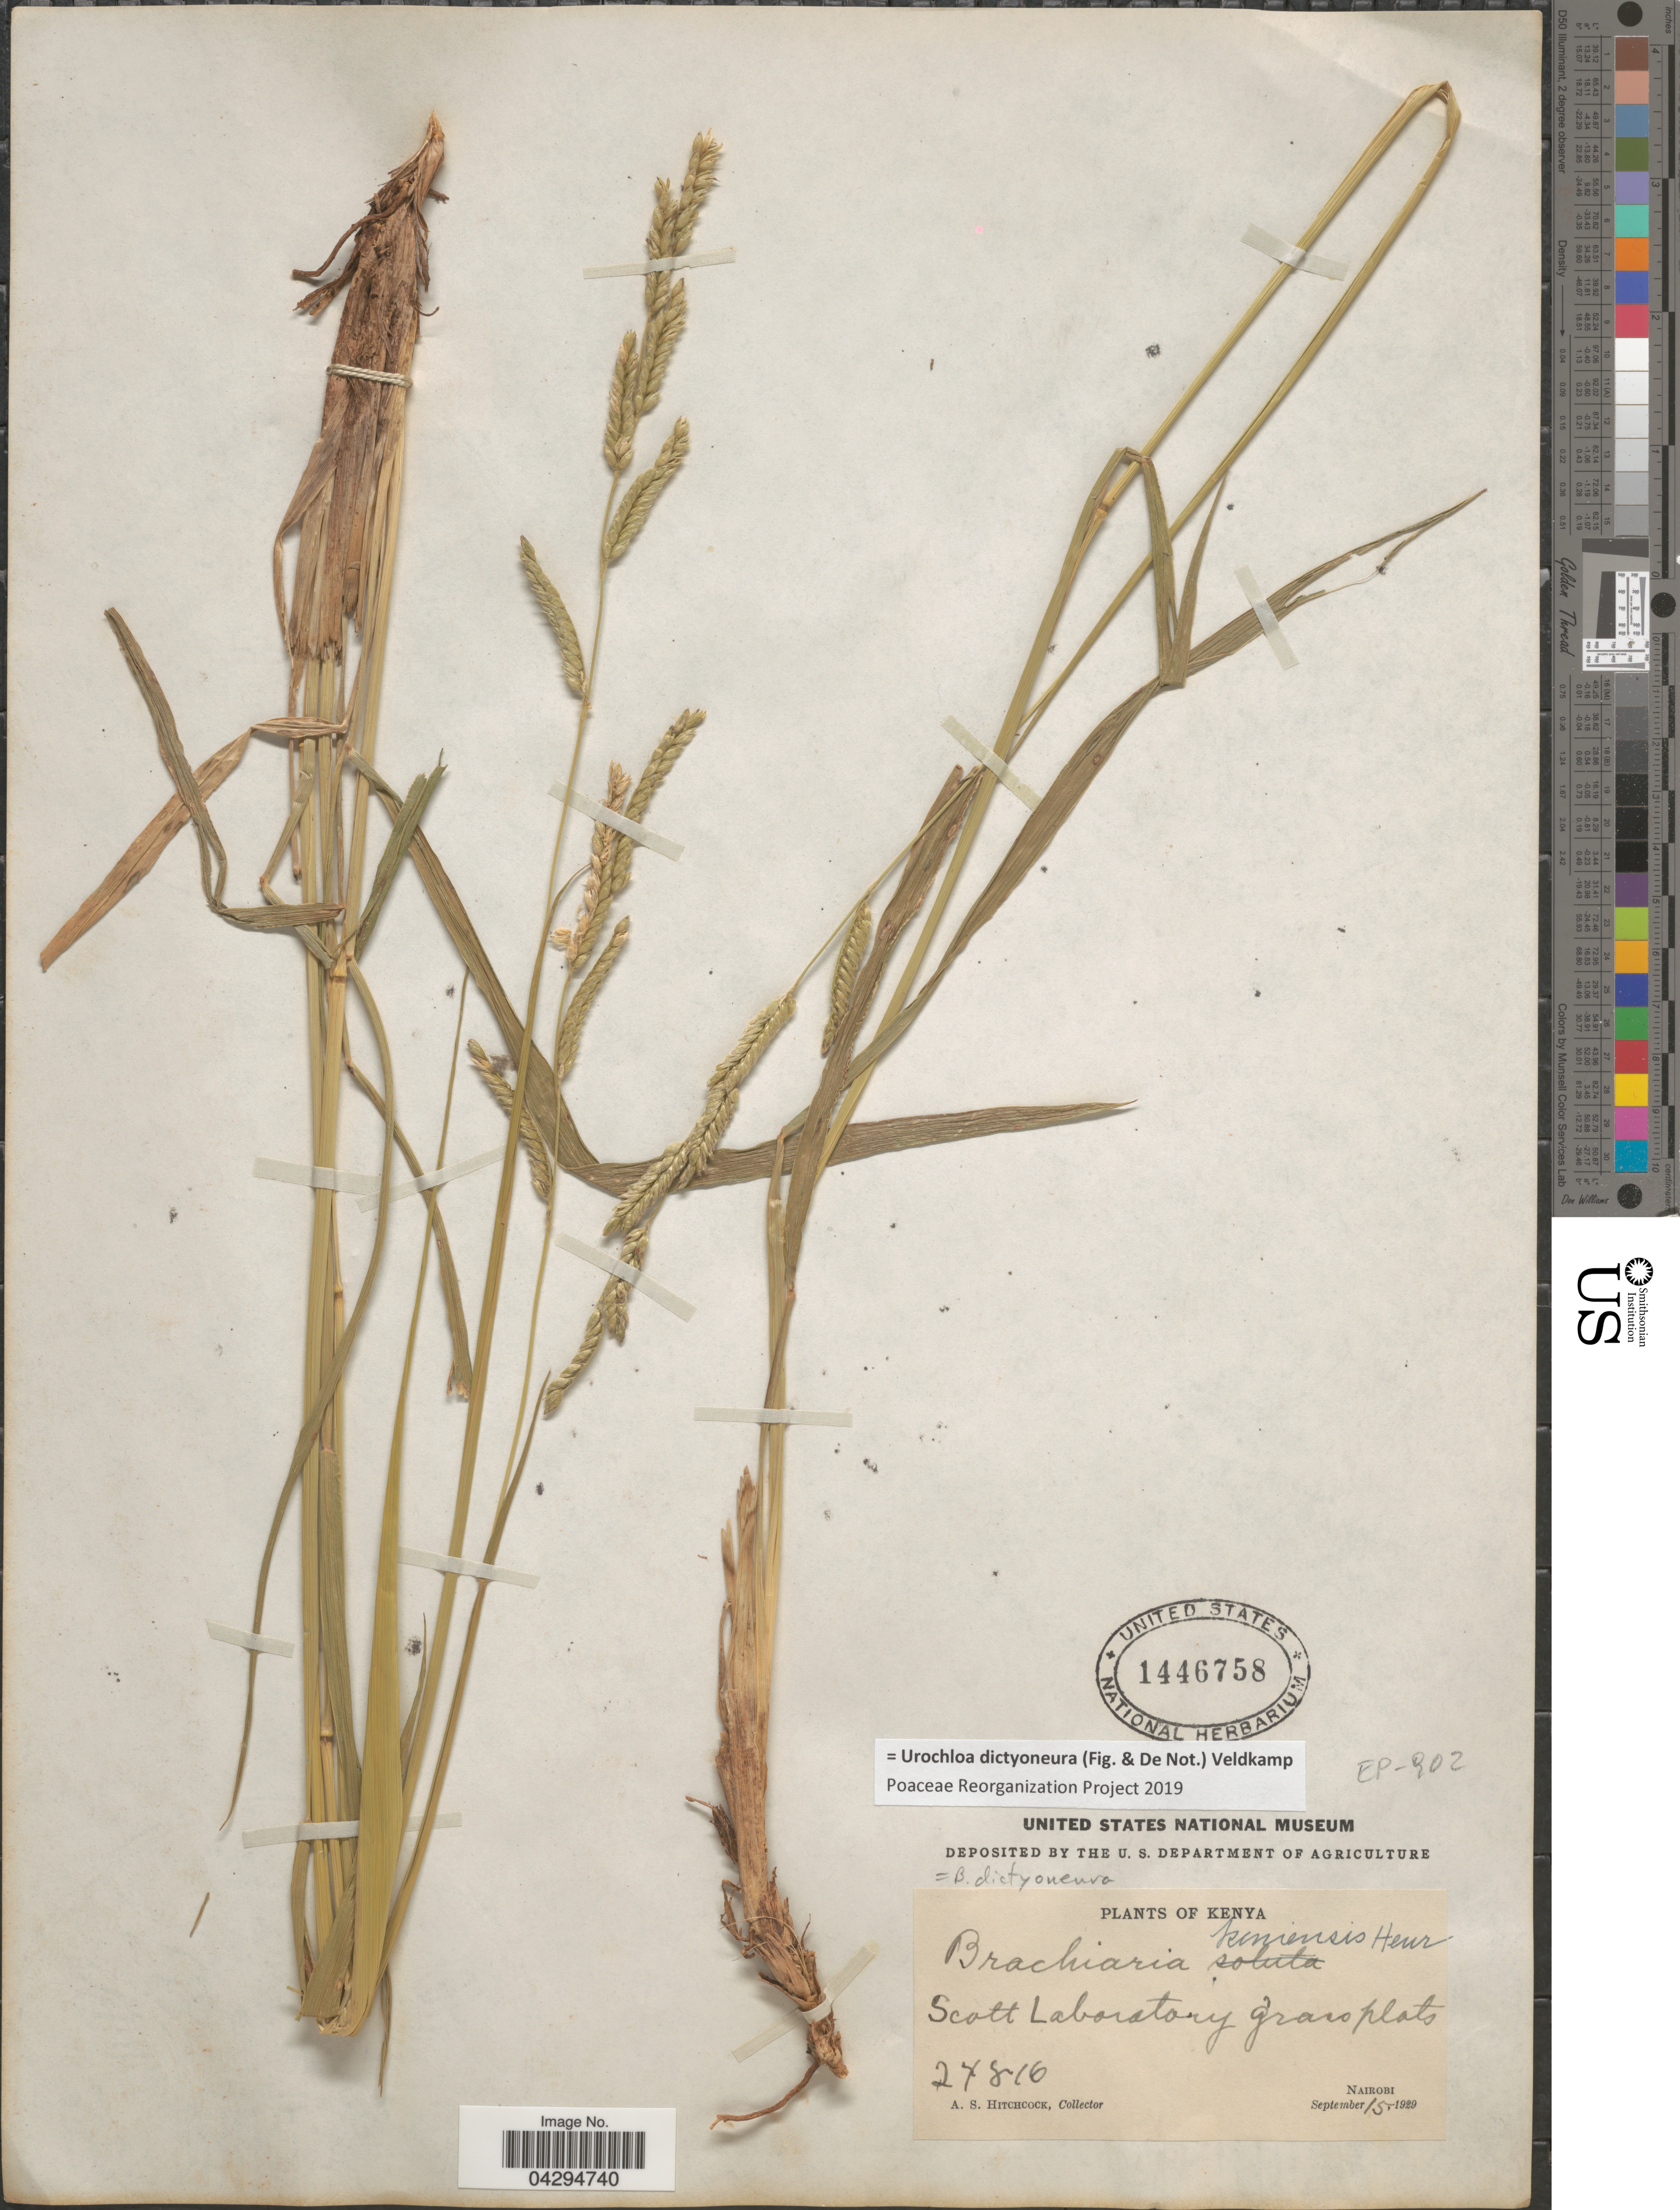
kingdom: Plantae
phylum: Tracheophyta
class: Liliopsida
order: Poales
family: Poaceae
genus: Urochloa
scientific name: Urochloa dictyoneura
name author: (Fig. & De Not.) Veldkamp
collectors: A. S. Hitchcock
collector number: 24816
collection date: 1929-09-15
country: Kenya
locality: Scott Laboratoty grass plats. Nairobi.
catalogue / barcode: US 1446758